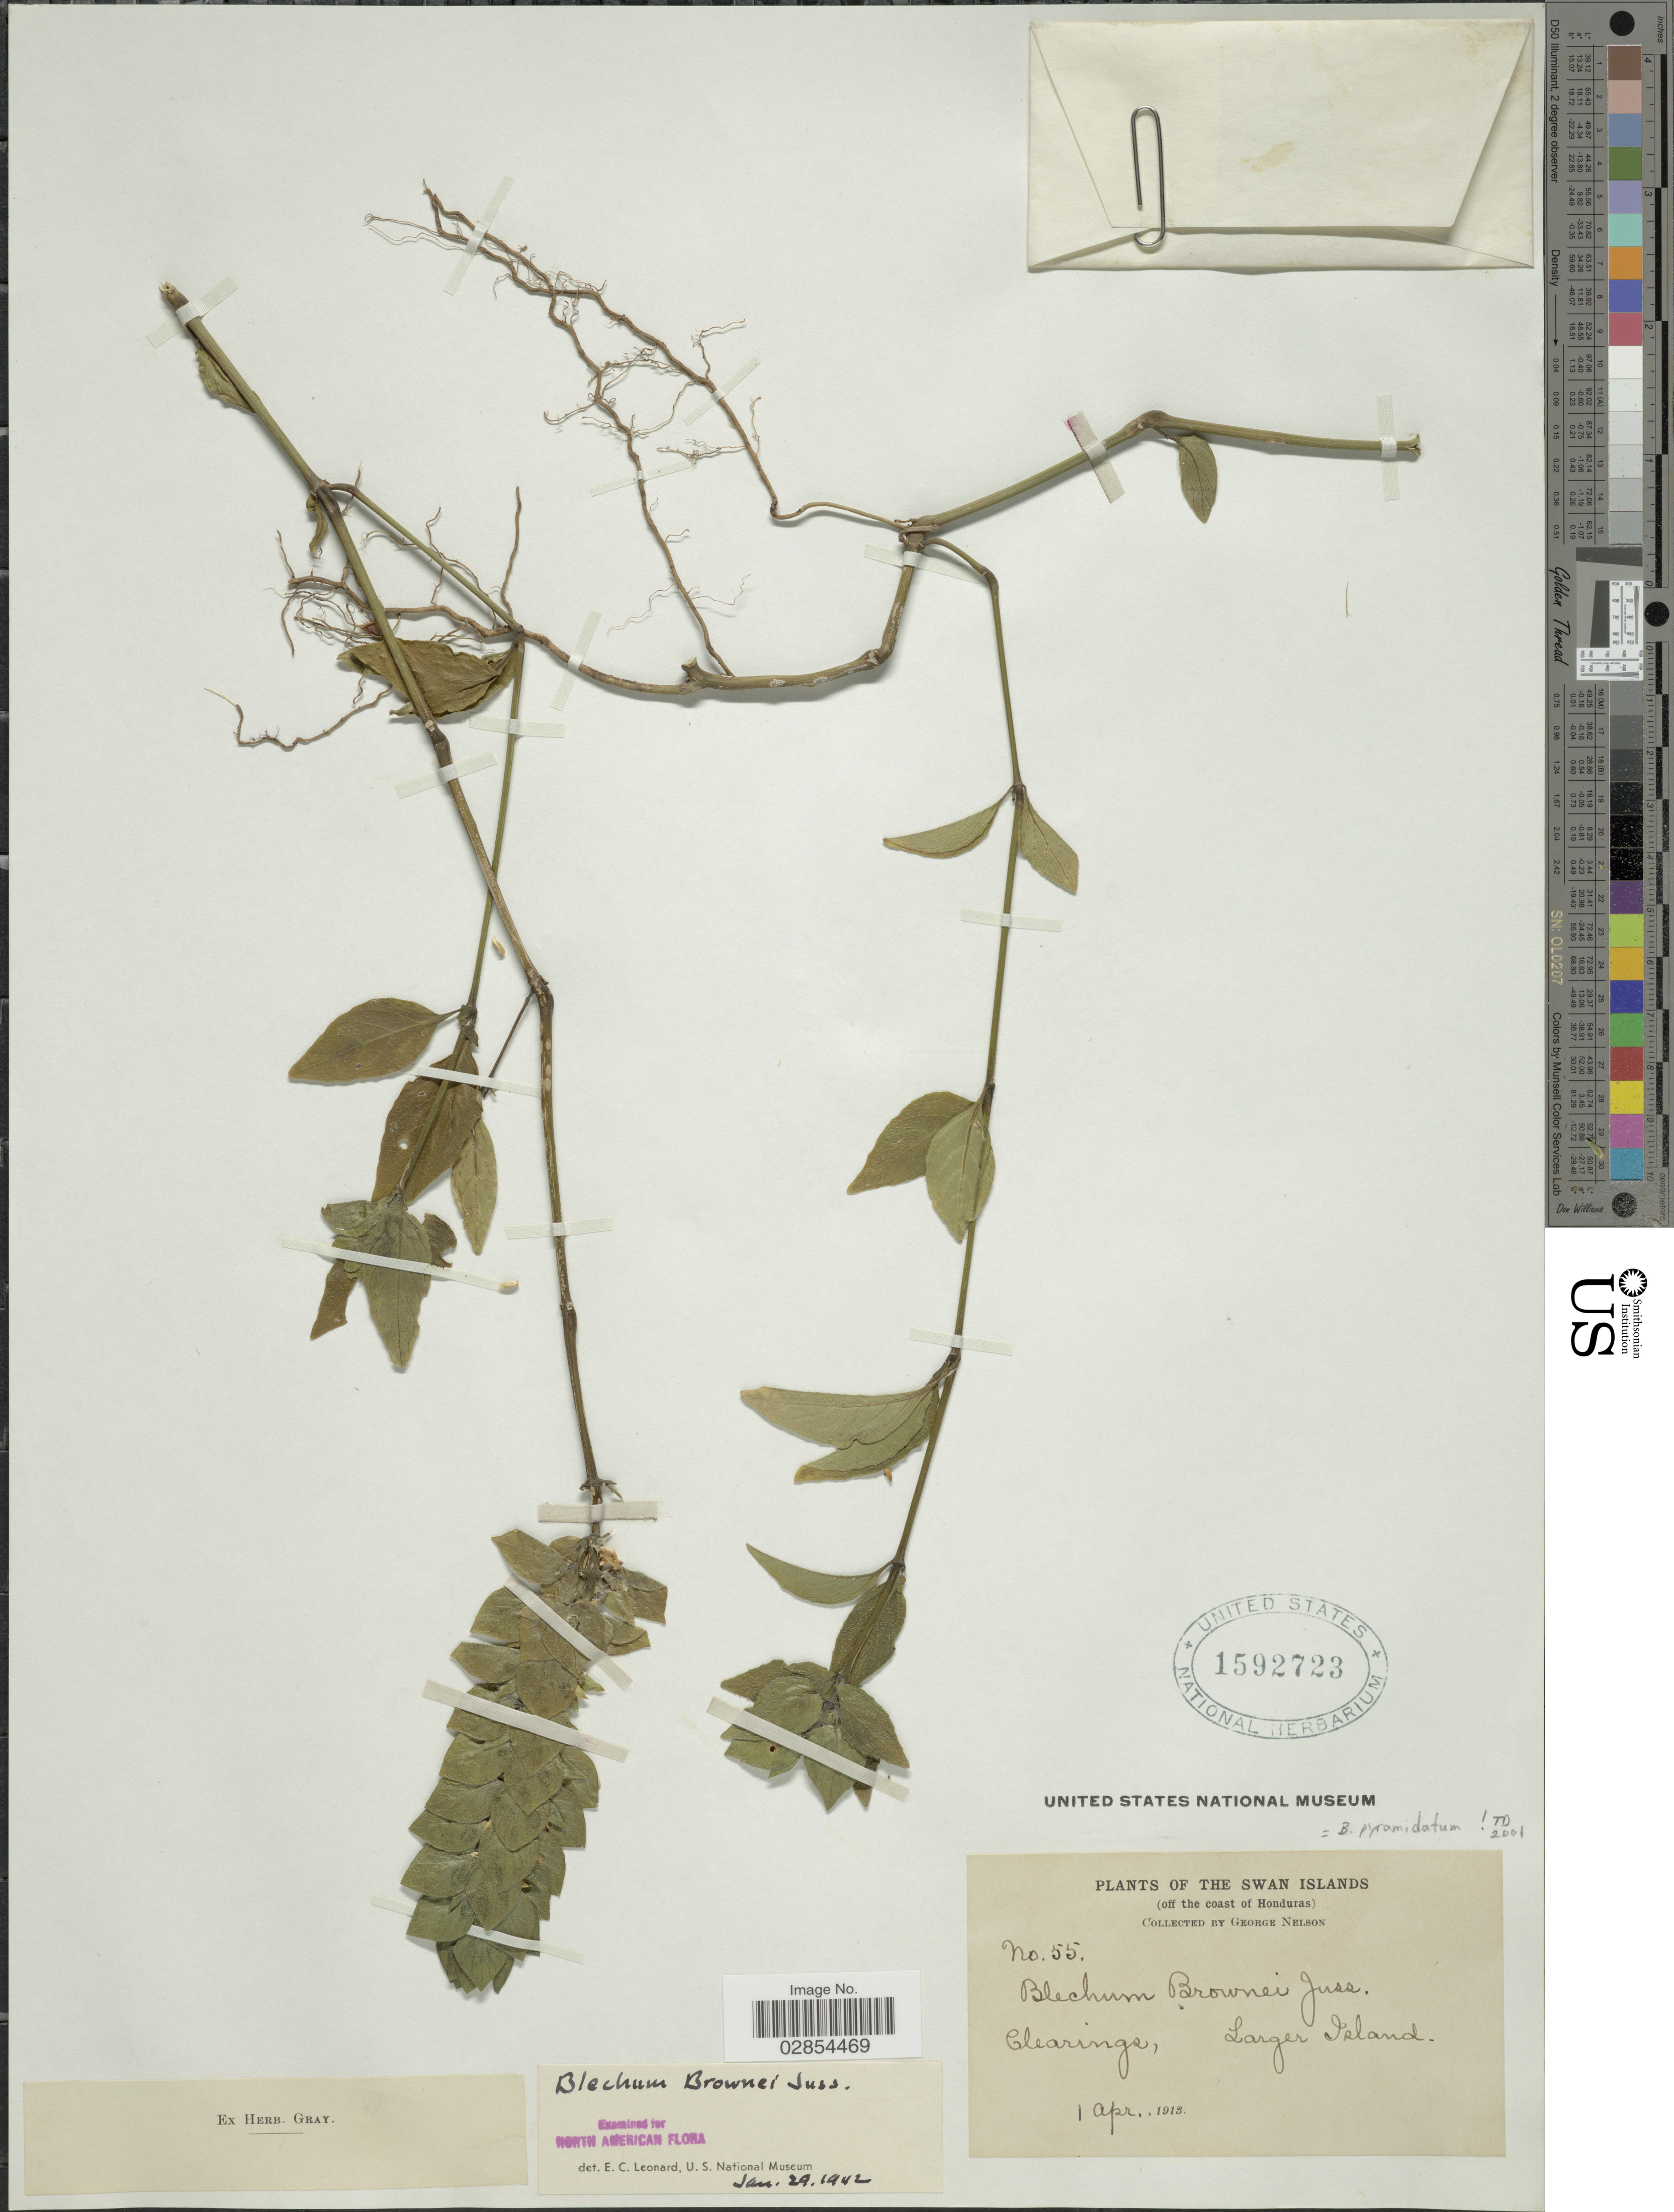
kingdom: Plantae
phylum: Tracheophyta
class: Magnoliopsida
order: Lamiales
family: Acanthaceae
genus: Blechum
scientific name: Blechum brownei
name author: Juss.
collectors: G. Nelson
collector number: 55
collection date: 1913-04-01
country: Honduras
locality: Swan Islands (off the coast of Honduras). Larger Island.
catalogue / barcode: US 1592723